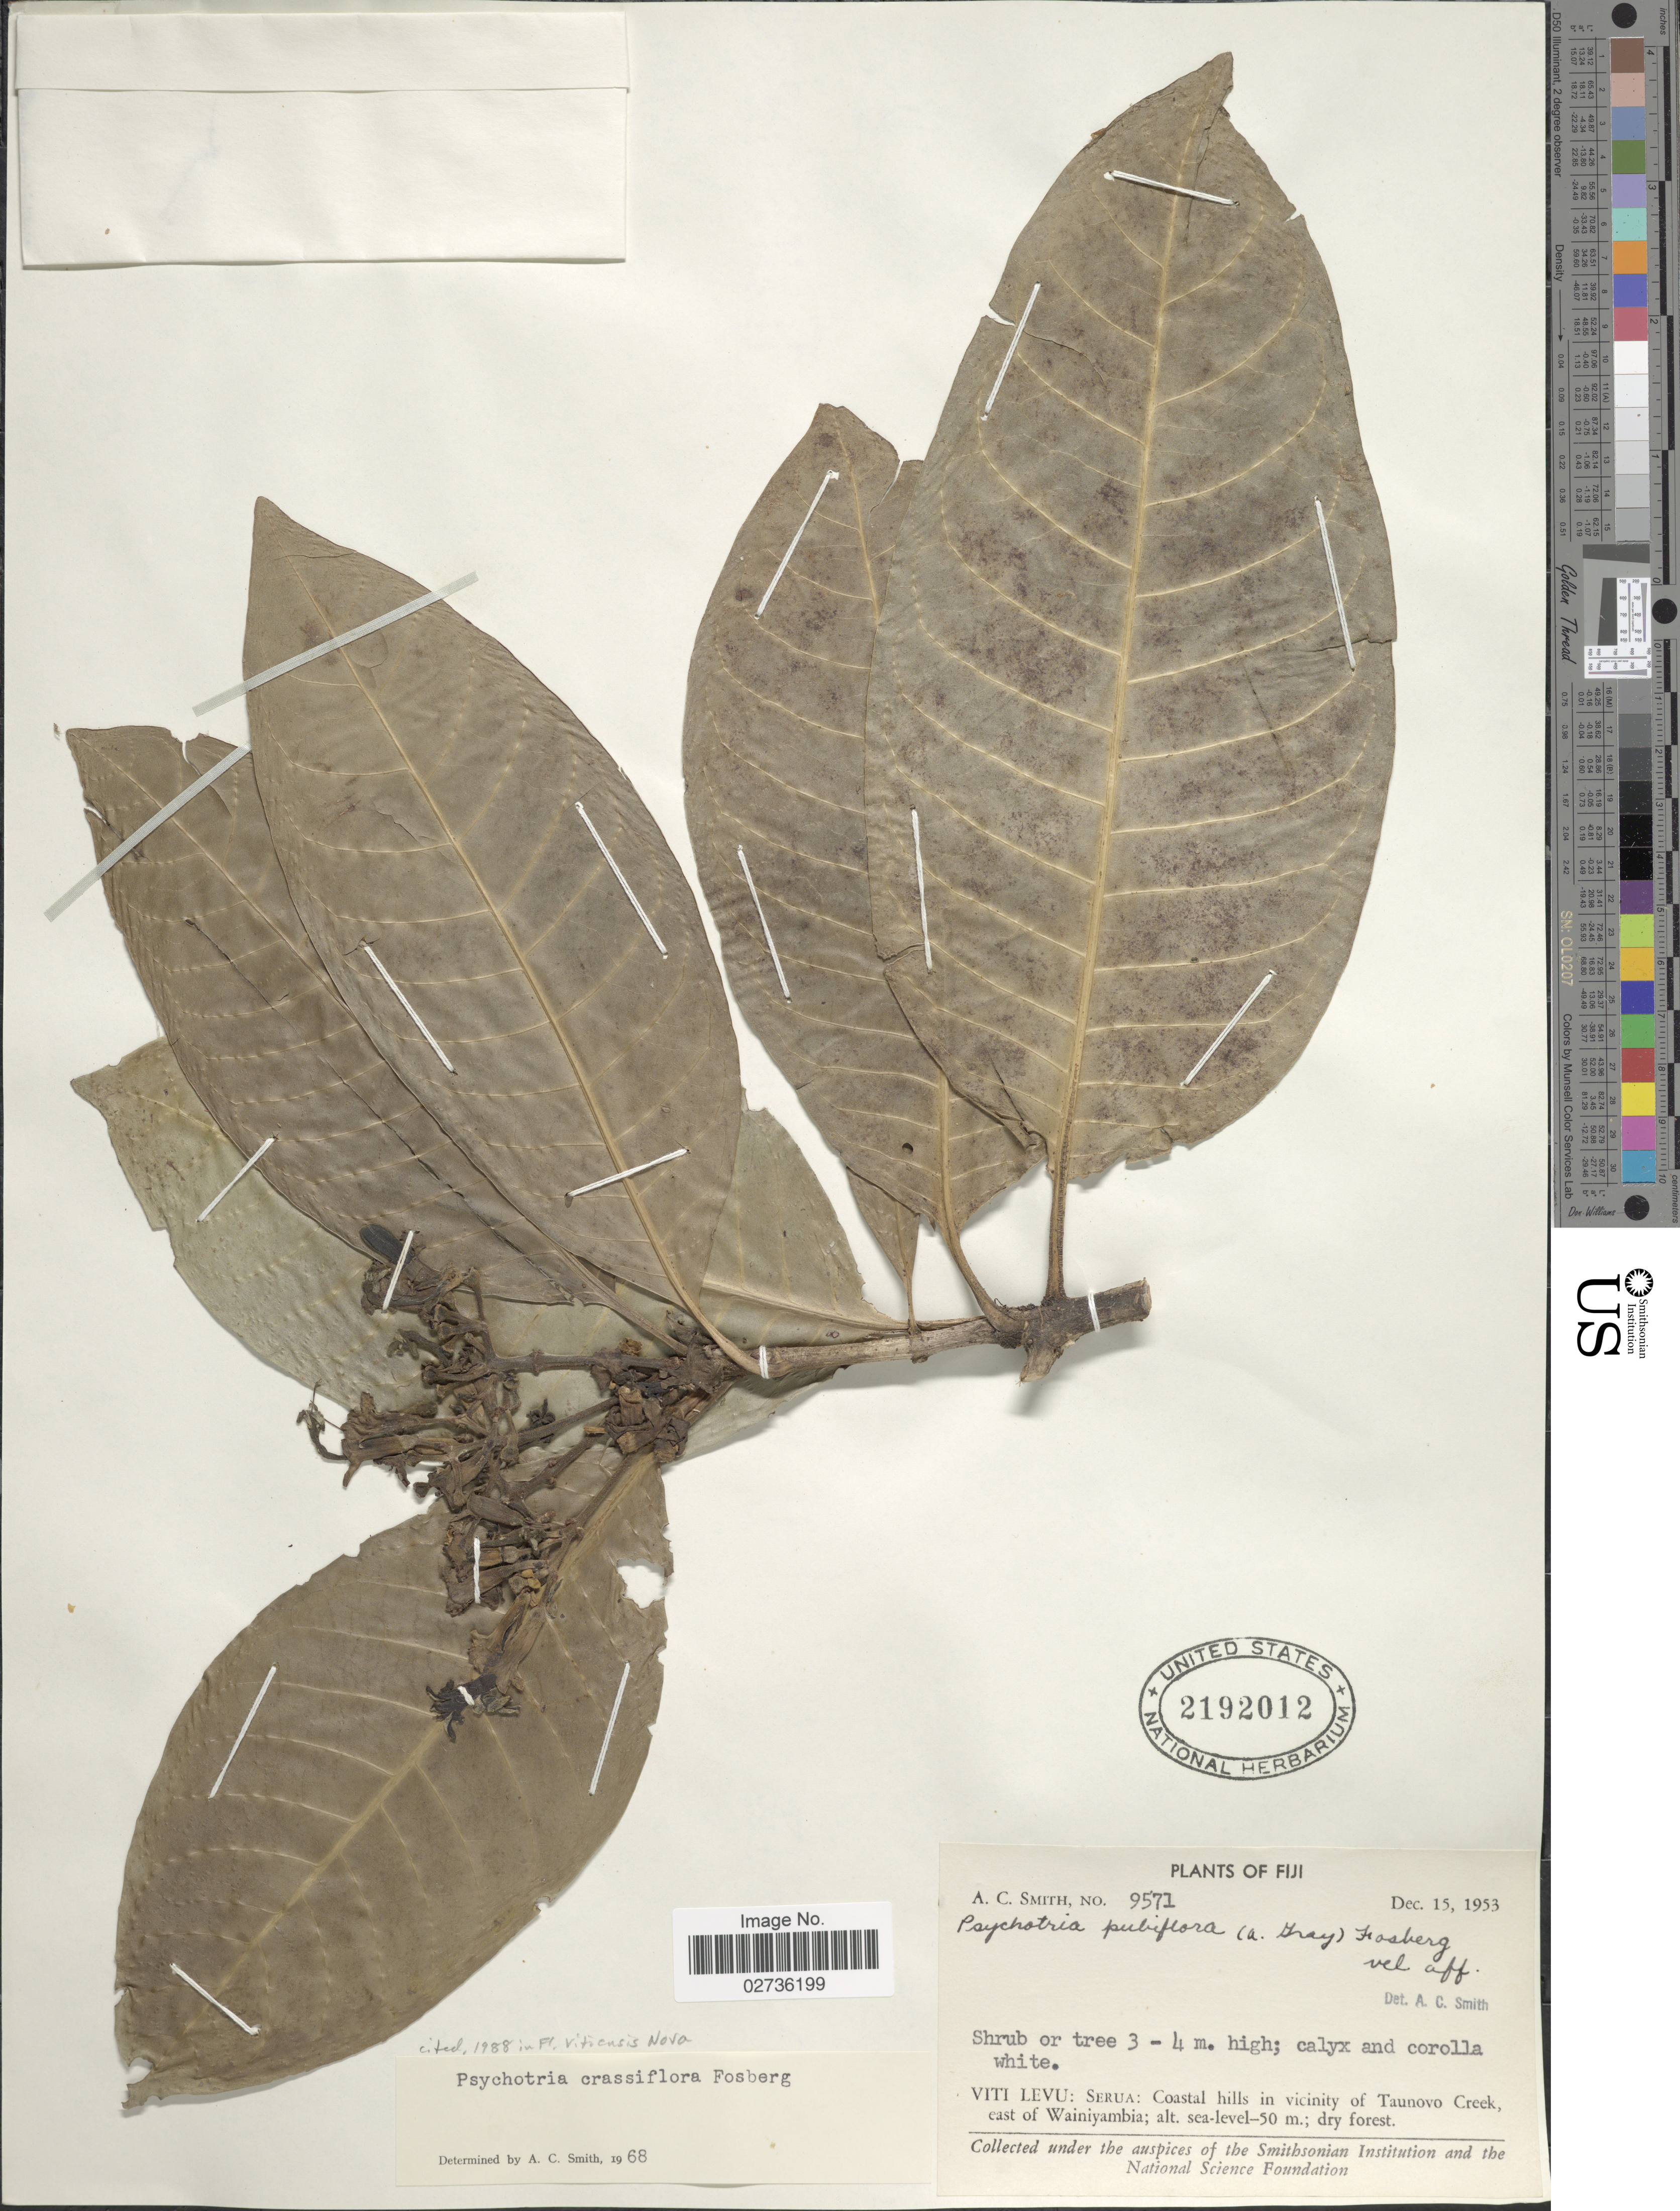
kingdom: Plantae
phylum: Tracheophyta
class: Magnoliopsida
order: Gentianales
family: Rubiaceae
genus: Psychotria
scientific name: Psychotria crassiflora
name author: Fosberg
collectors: A. C. Smith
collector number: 9571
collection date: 1953-12-15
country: Fiji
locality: Viti Levu: Serua: Coastal hills in vicinity of Taunovo Creek, east of Wainiyambia.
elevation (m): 0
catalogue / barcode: US 2192012